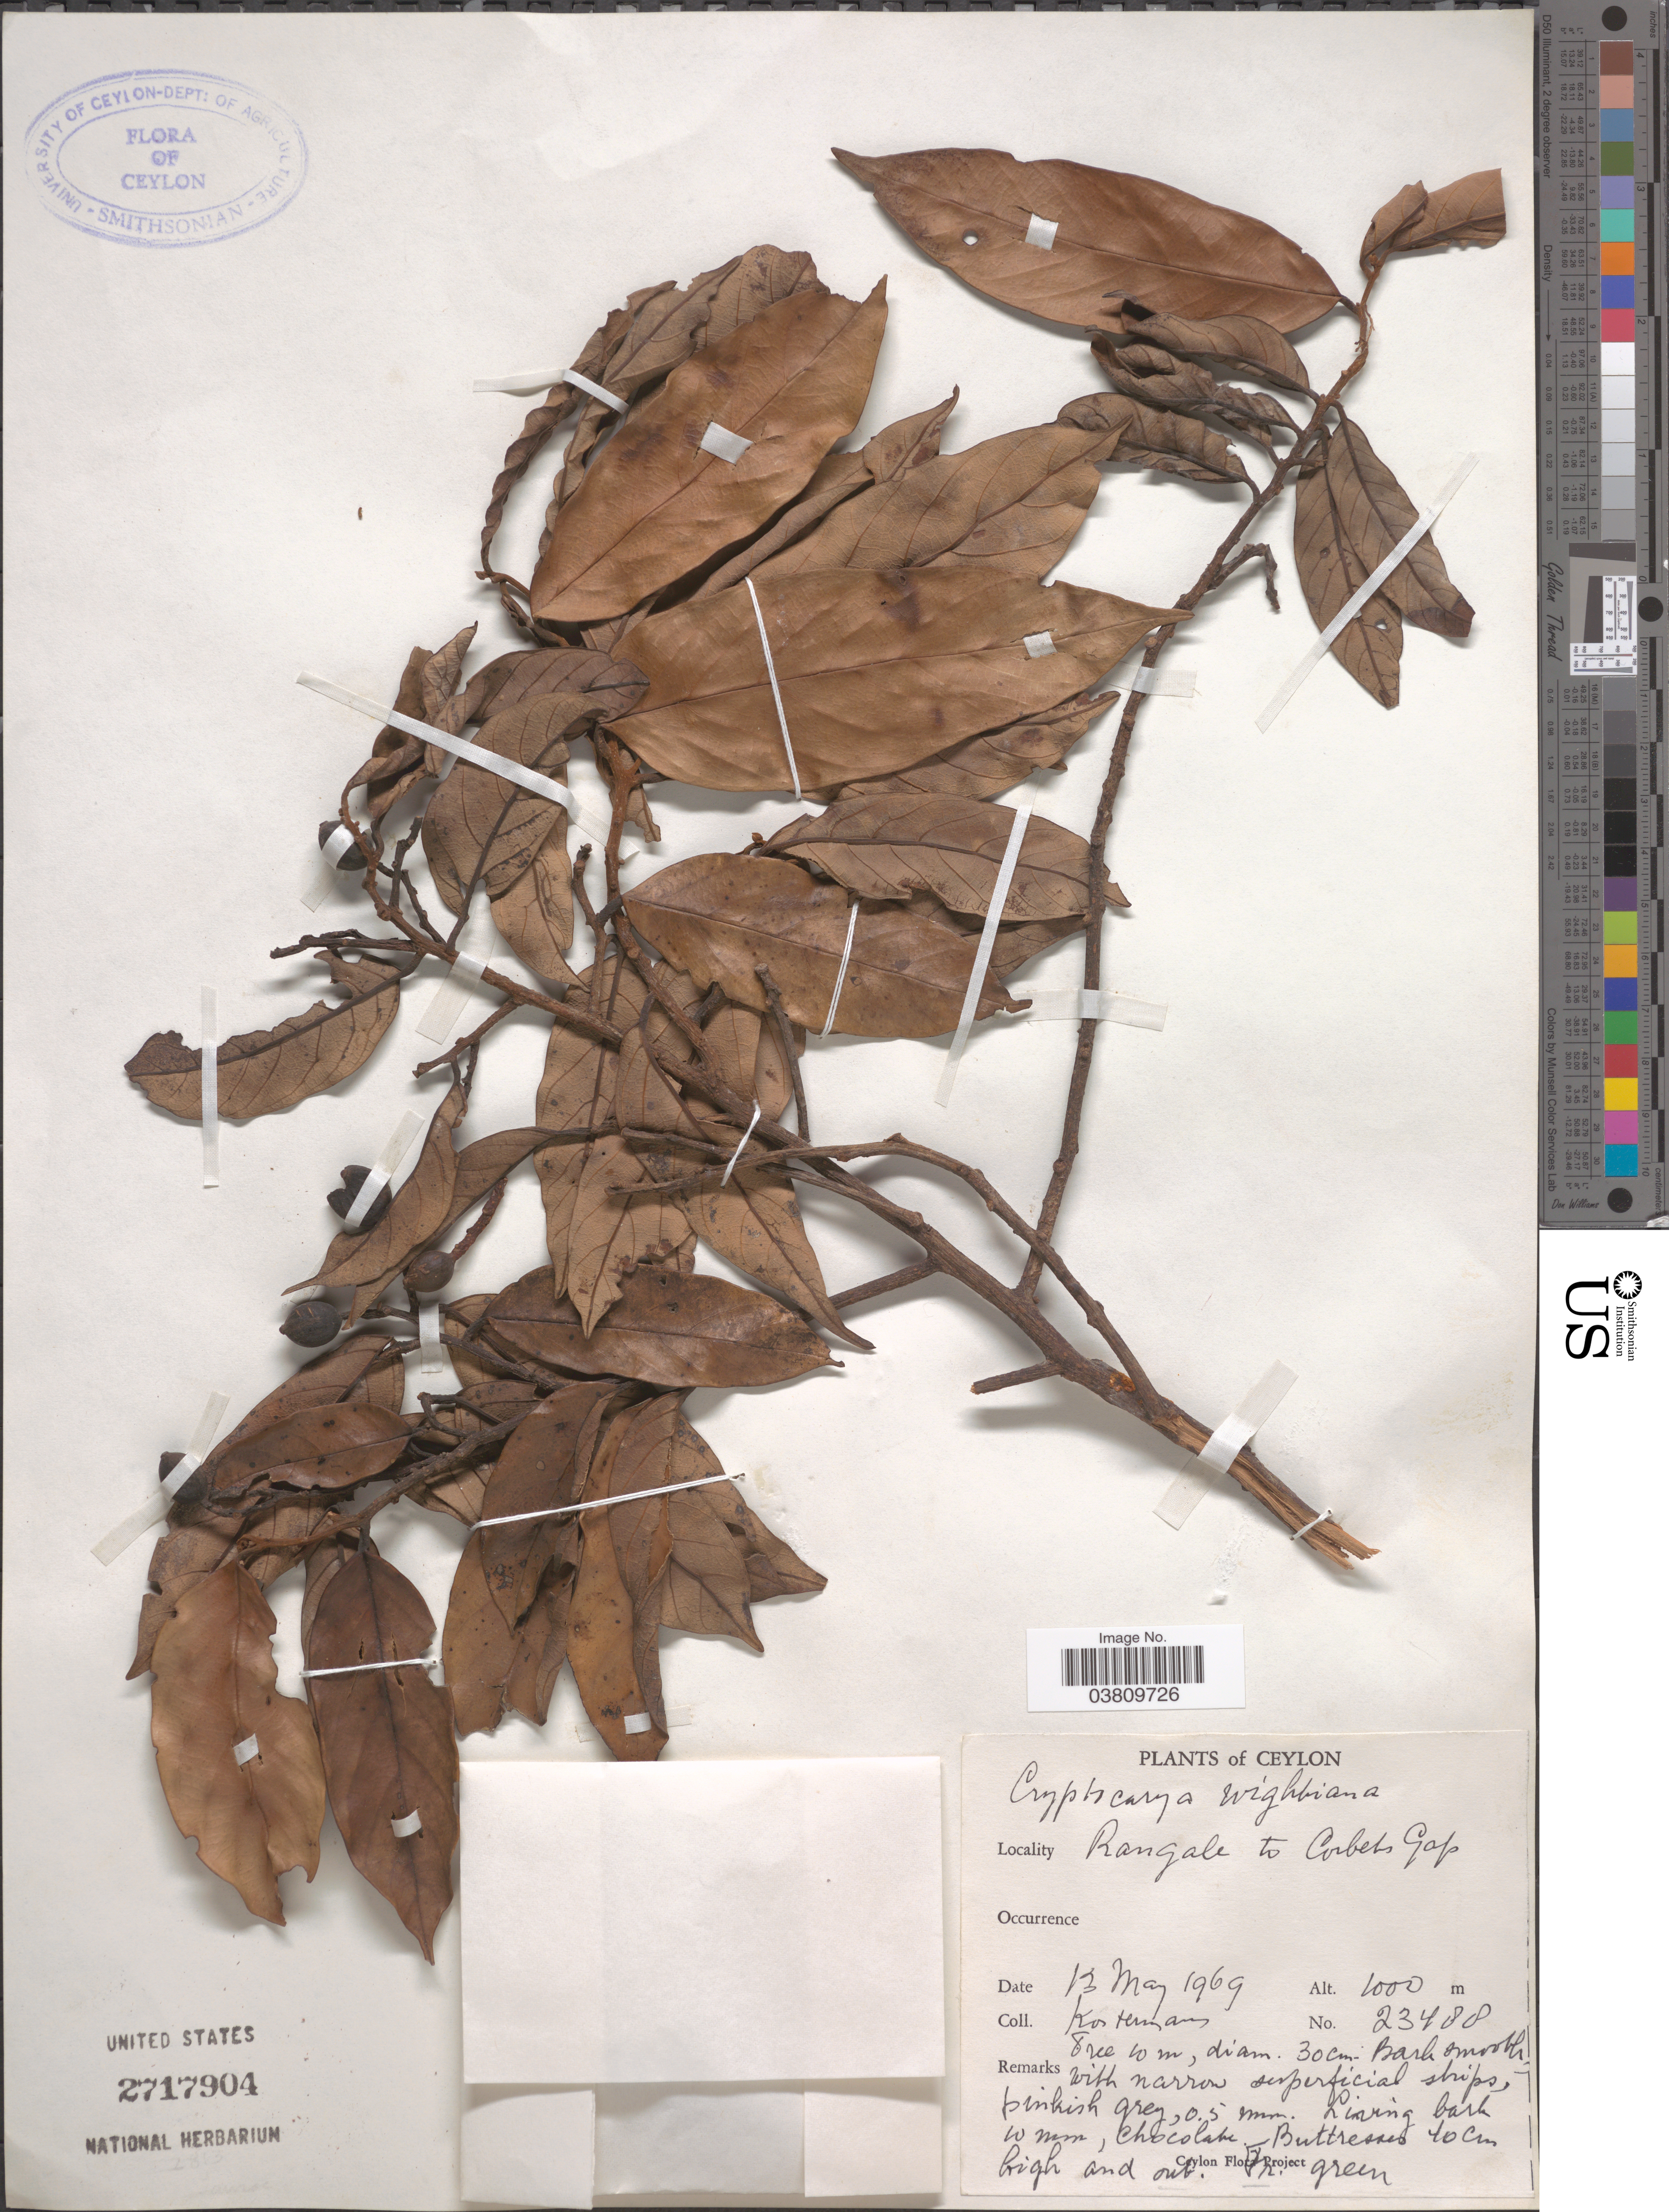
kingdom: Plantae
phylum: Tracheophyta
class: Magnoliopsida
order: Laurales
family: Lauraceae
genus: Cryptocarya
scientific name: Cryptocarya wightiana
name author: Thwaites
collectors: Kostermans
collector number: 23488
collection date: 1969-05-13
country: Sri Lanka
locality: Ceylon. Rangale to Corbets Gap.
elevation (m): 1000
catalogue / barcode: US 2717904